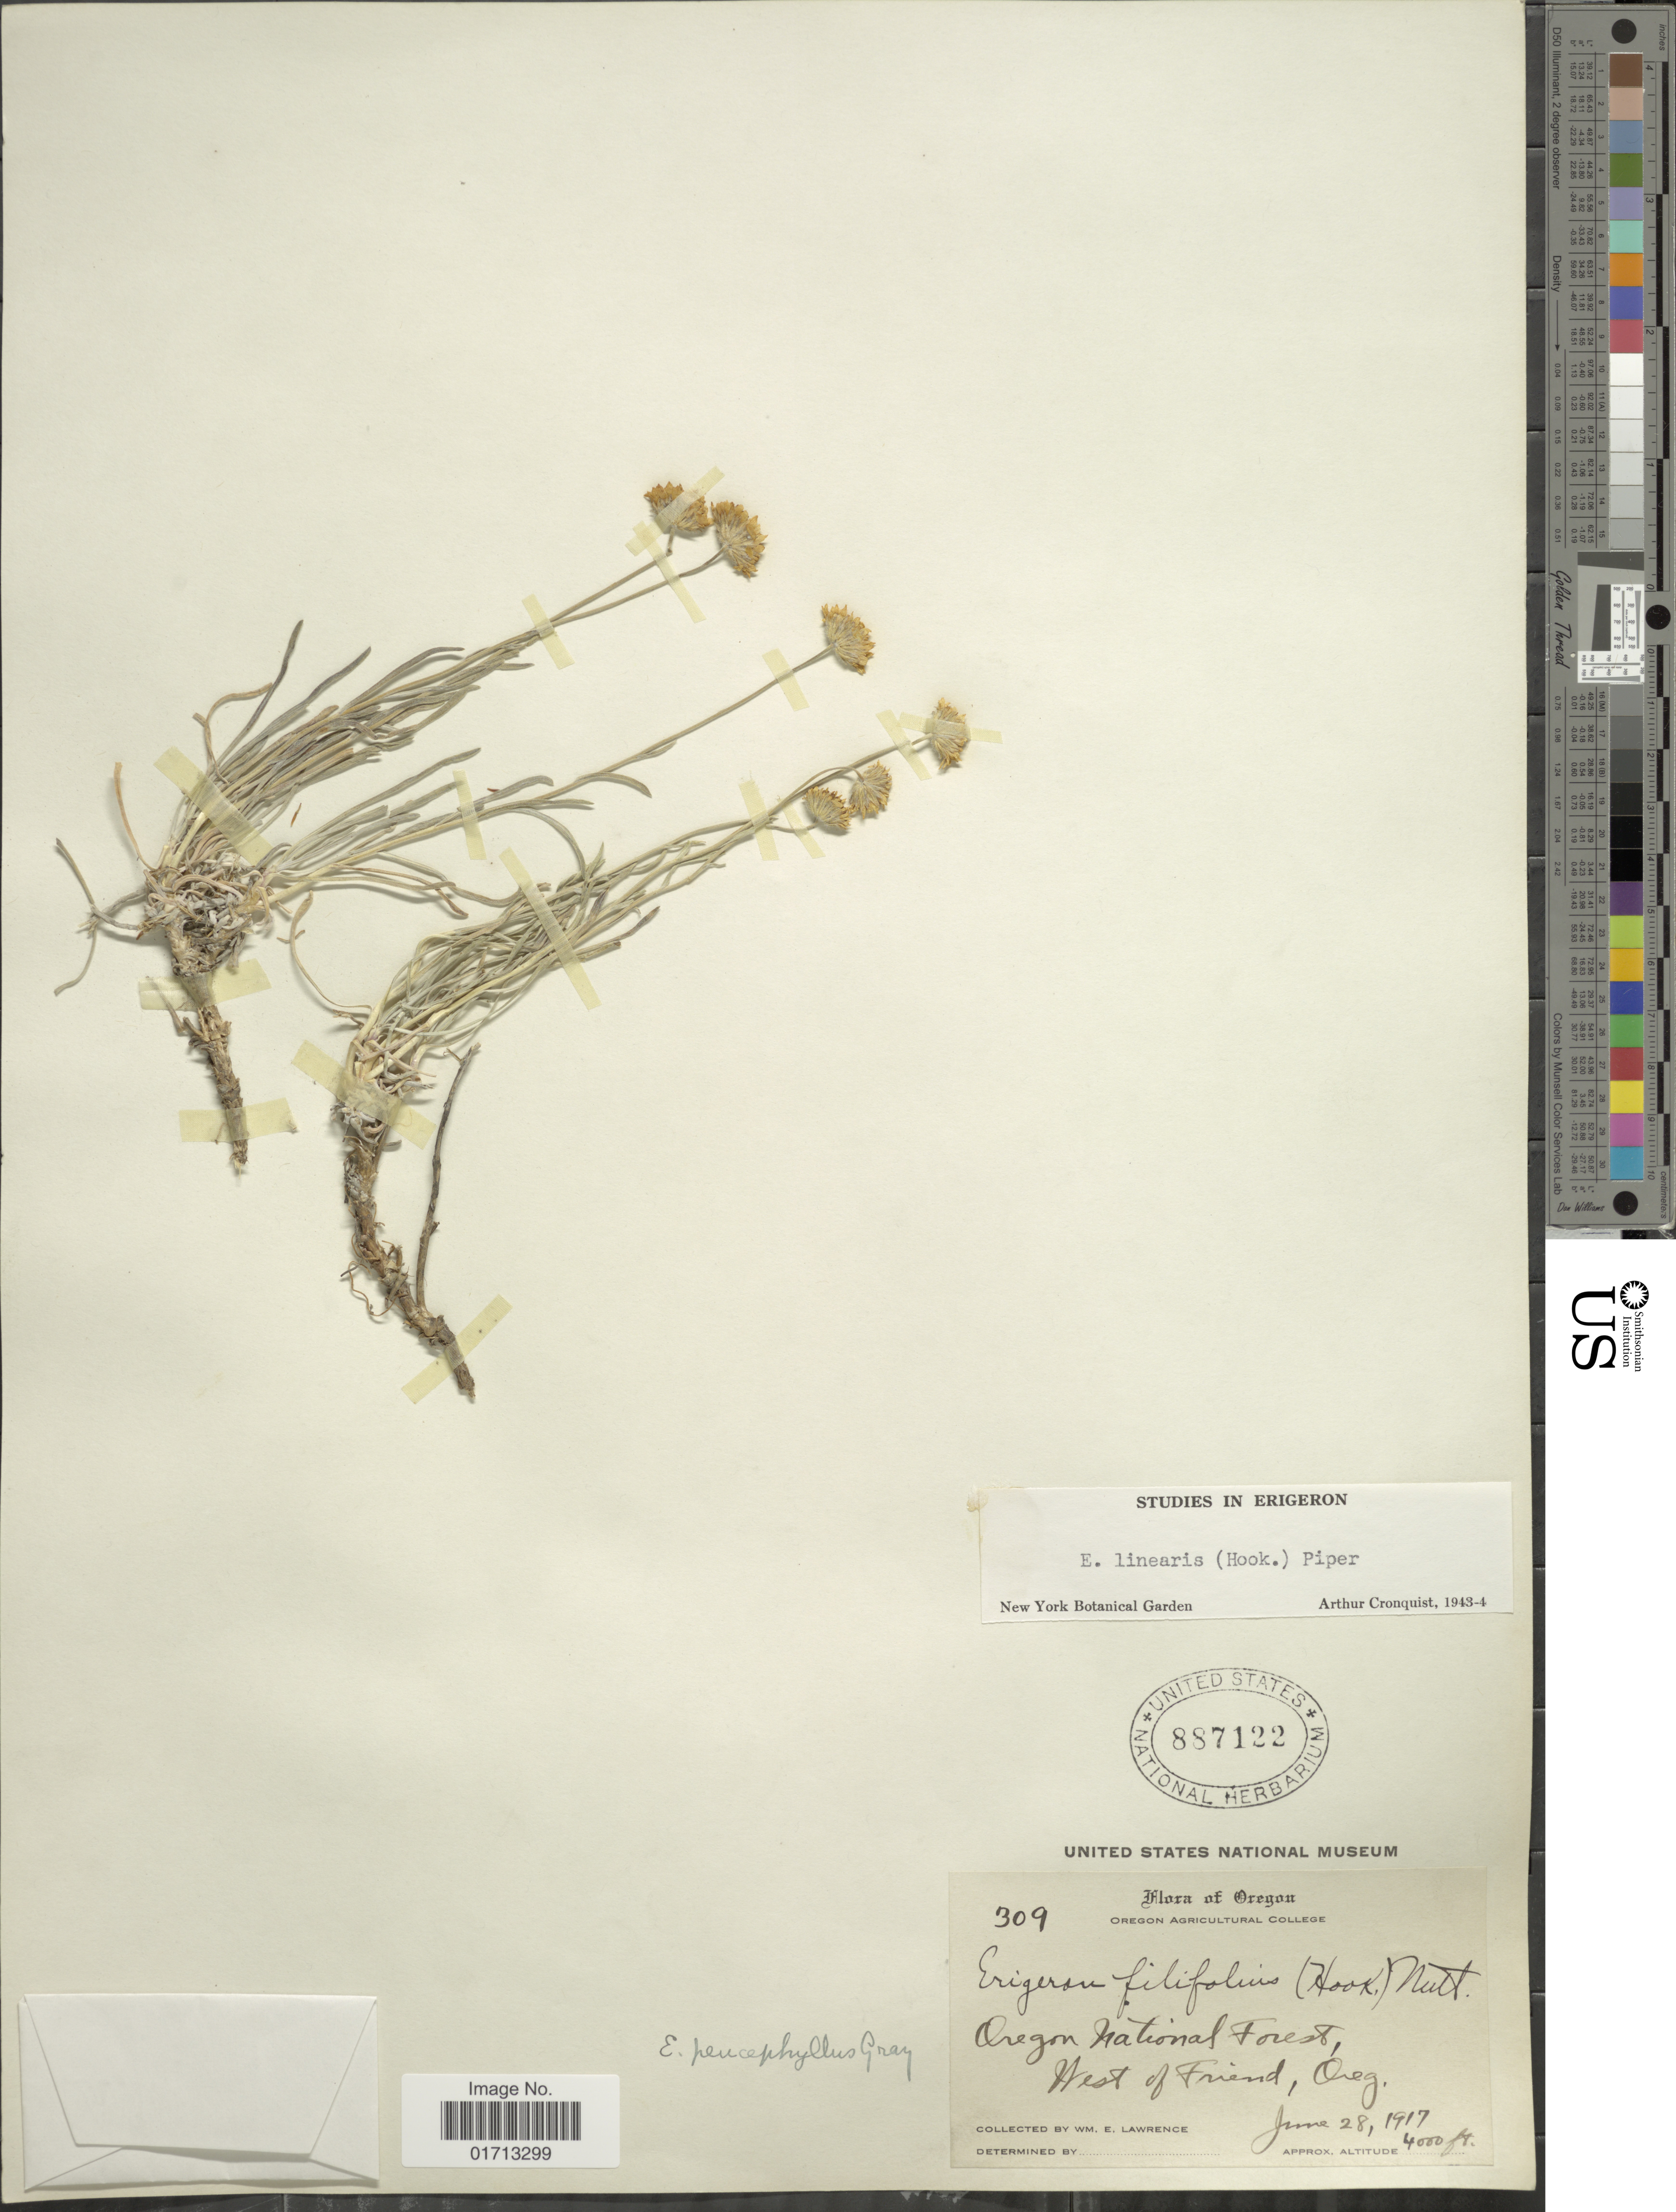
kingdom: Plantae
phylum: Tracheophyta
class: Magnoliopsida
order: Asterales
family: Asteraceae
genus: Erigeron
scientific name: Erigeron linearis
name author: (Hook.) Piper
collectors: W. Lawrence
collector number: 309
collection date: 1917-06-28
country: United States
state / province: Oregon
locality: Oregon National Forest, West of Friend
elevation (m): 1219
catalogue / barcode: US 887122